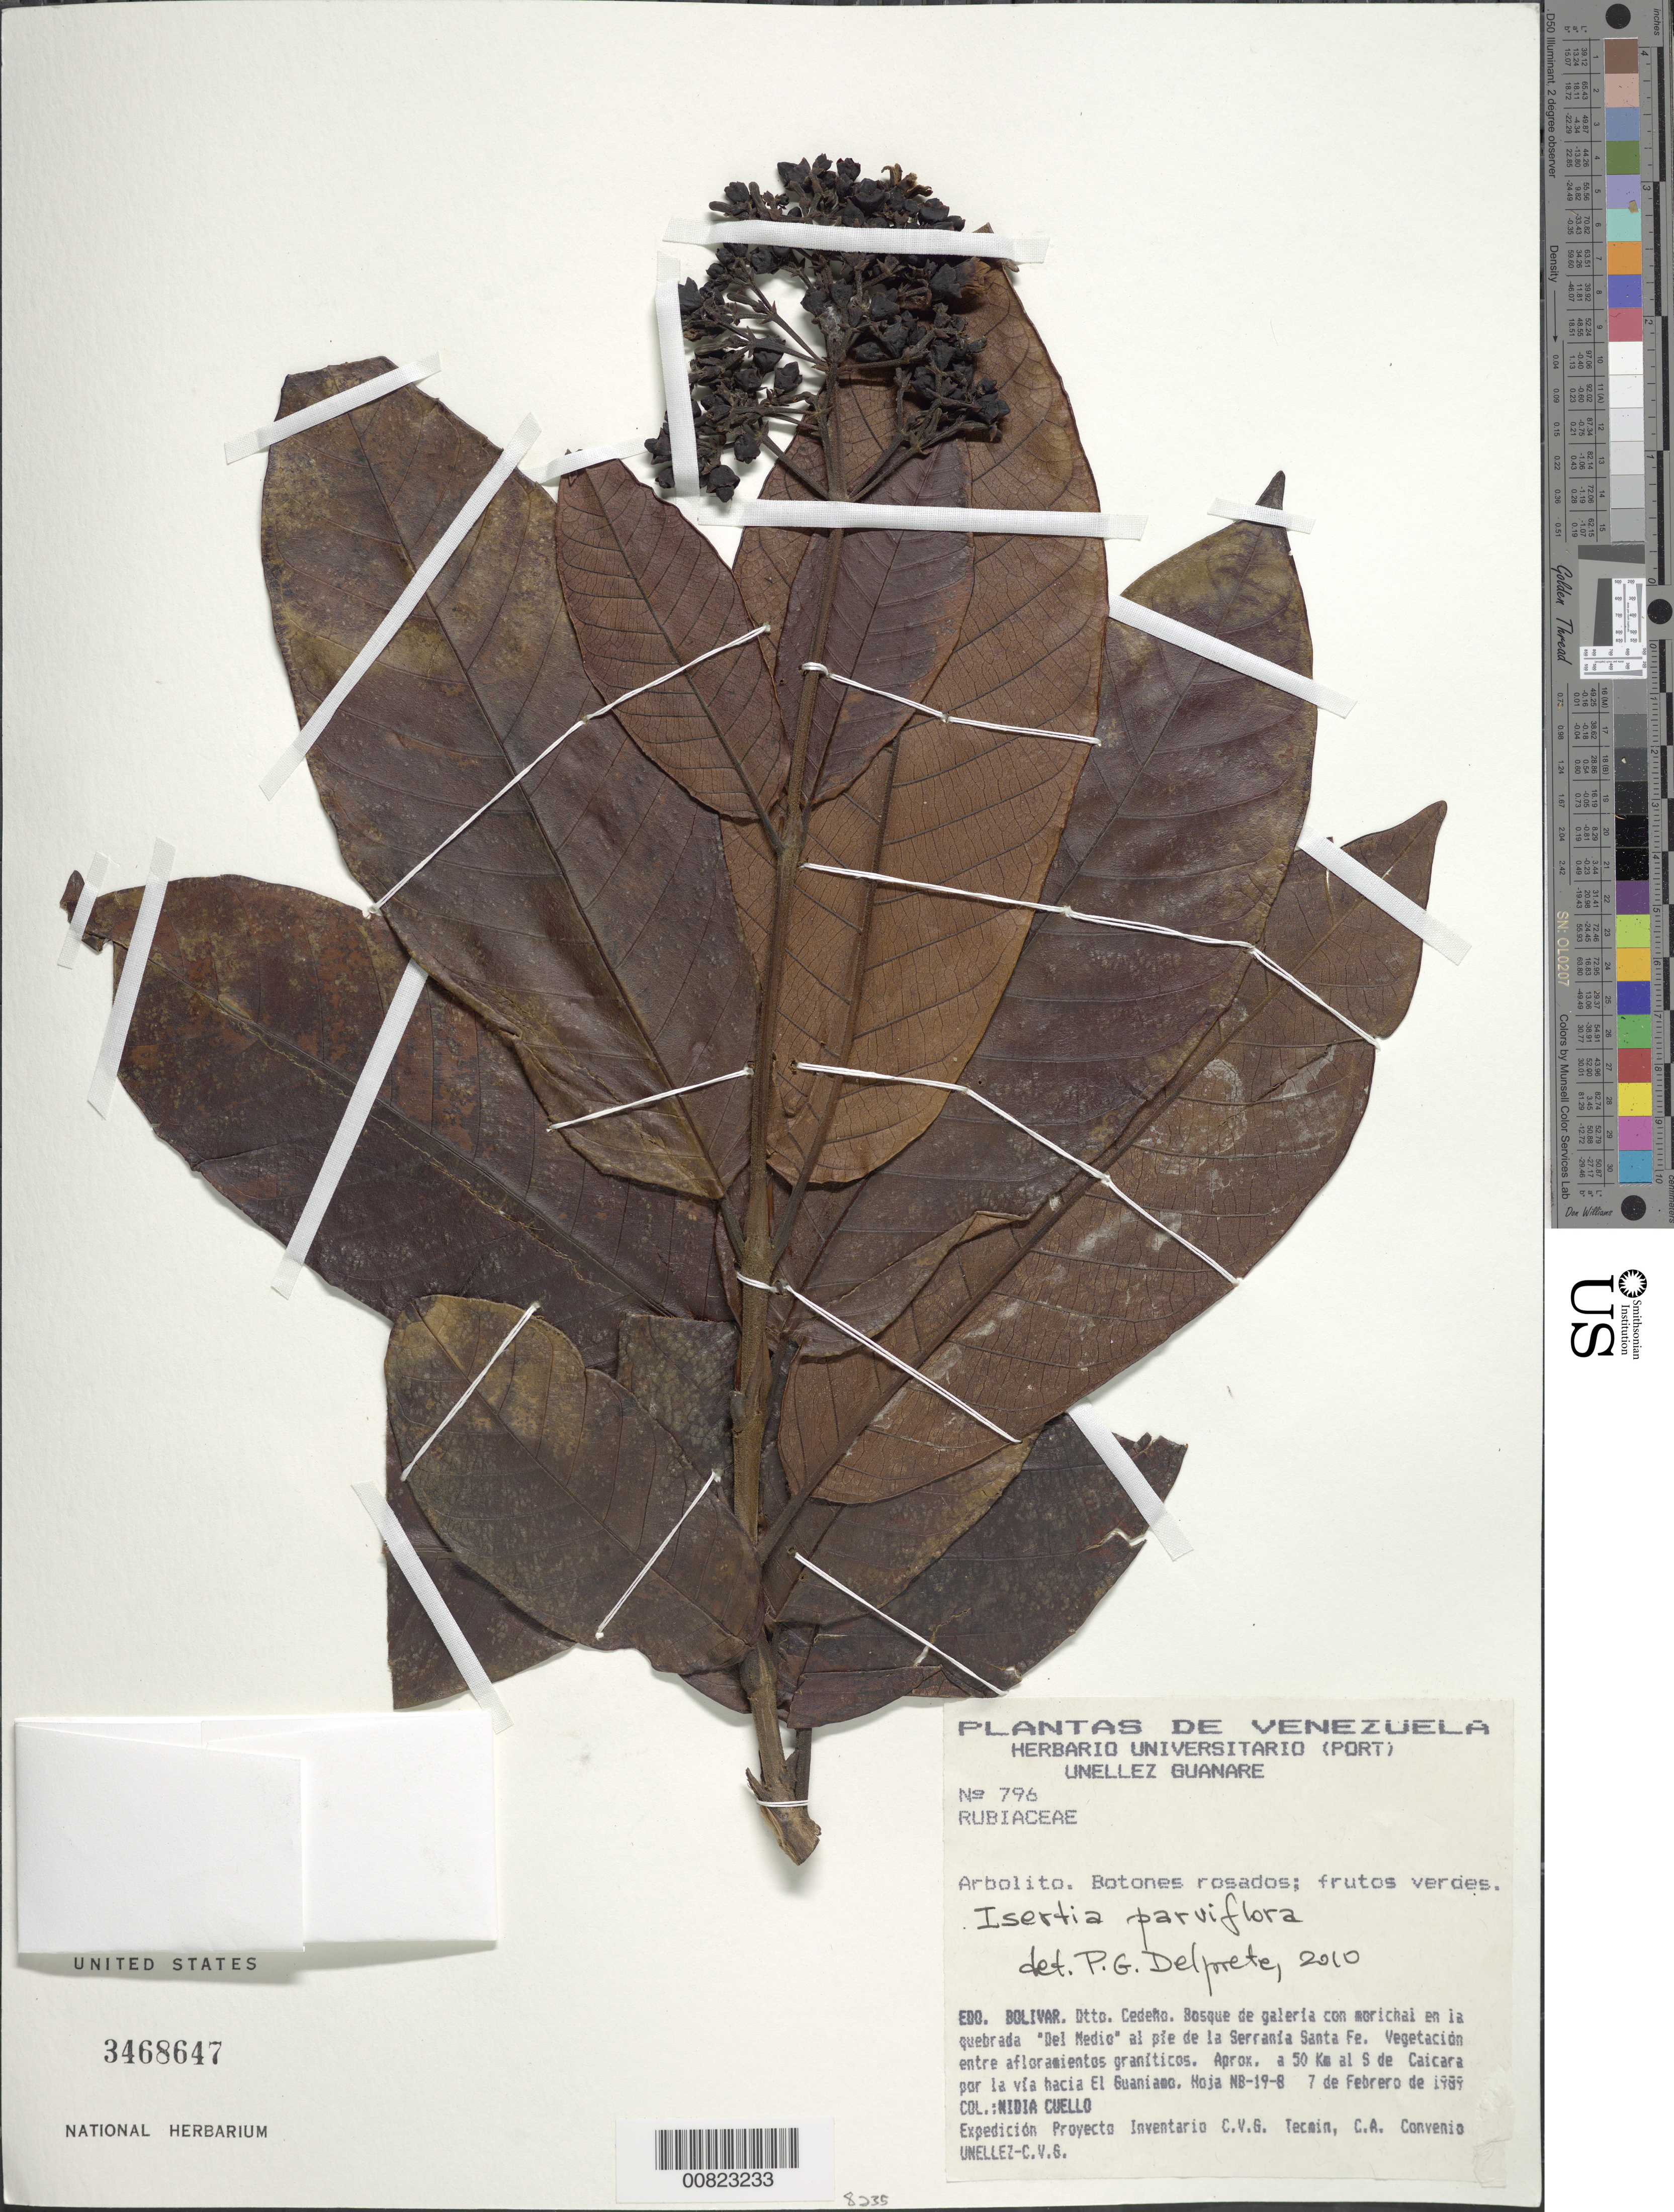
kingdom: Plantae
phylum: Tracheophyta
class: Magnoliopsida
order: Gentianales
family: Rubiaceae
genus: Isertia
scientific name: Isertia parviflora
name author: Vahl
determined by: Delprete, P. G., Herb. de Guyane Cay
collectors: N. L. Cuello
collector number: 796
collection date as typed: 7-Feb-89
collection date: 1989-02-07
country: Venezuela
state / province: Bolívar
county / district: Cedeño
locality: "Del Medio" al pie Serranía Santa Fe; aprox. 50 km S Caicara por la vía hacia El Guaniamo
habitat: Bosque de galería con morichal; vegetación entre afloramientos graníticos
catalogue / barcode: US 3468647